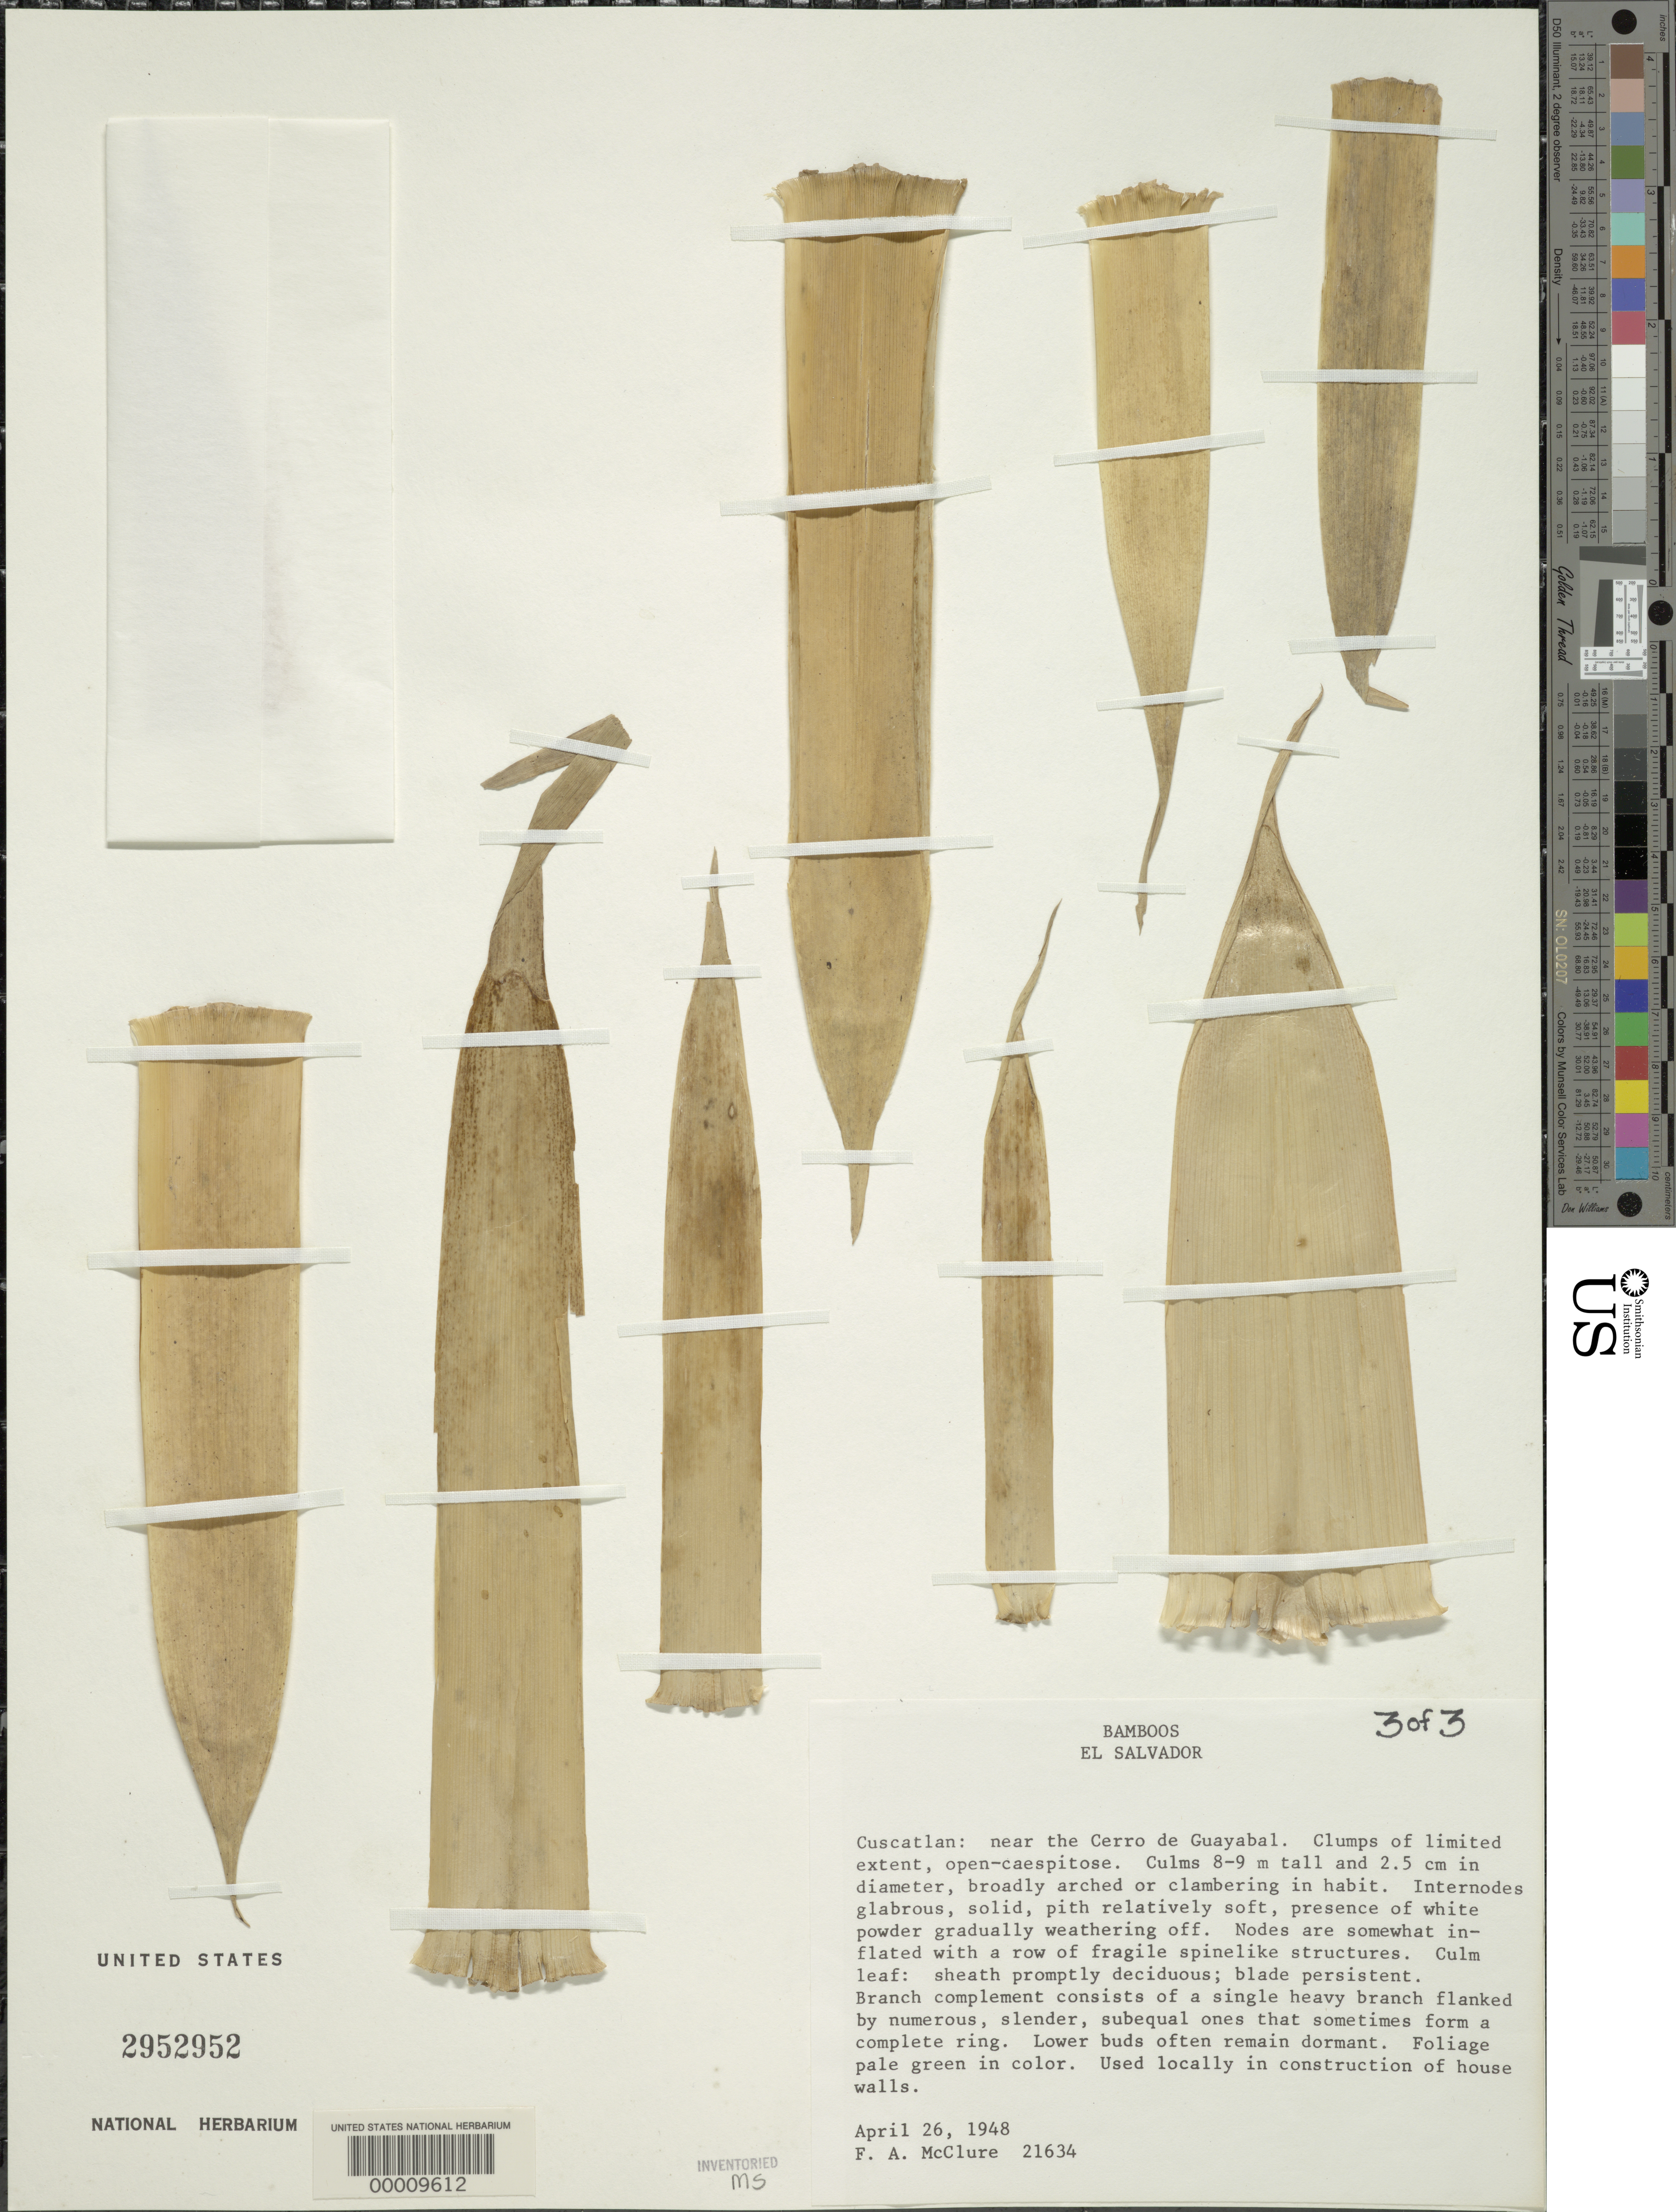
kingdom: Plantae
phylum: Tracheophyta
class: Liliopsida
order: Poales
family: Poaceae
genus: Chusquea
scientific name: Chusquea liebmannii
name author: E. Fourn.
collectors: F. A. McClure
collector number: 21634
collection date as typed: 26 Aug 1948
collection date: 1948-08-26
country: El Salvador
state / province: Cuscatlán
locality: Cerro de guayabal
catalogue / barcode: US 2952952